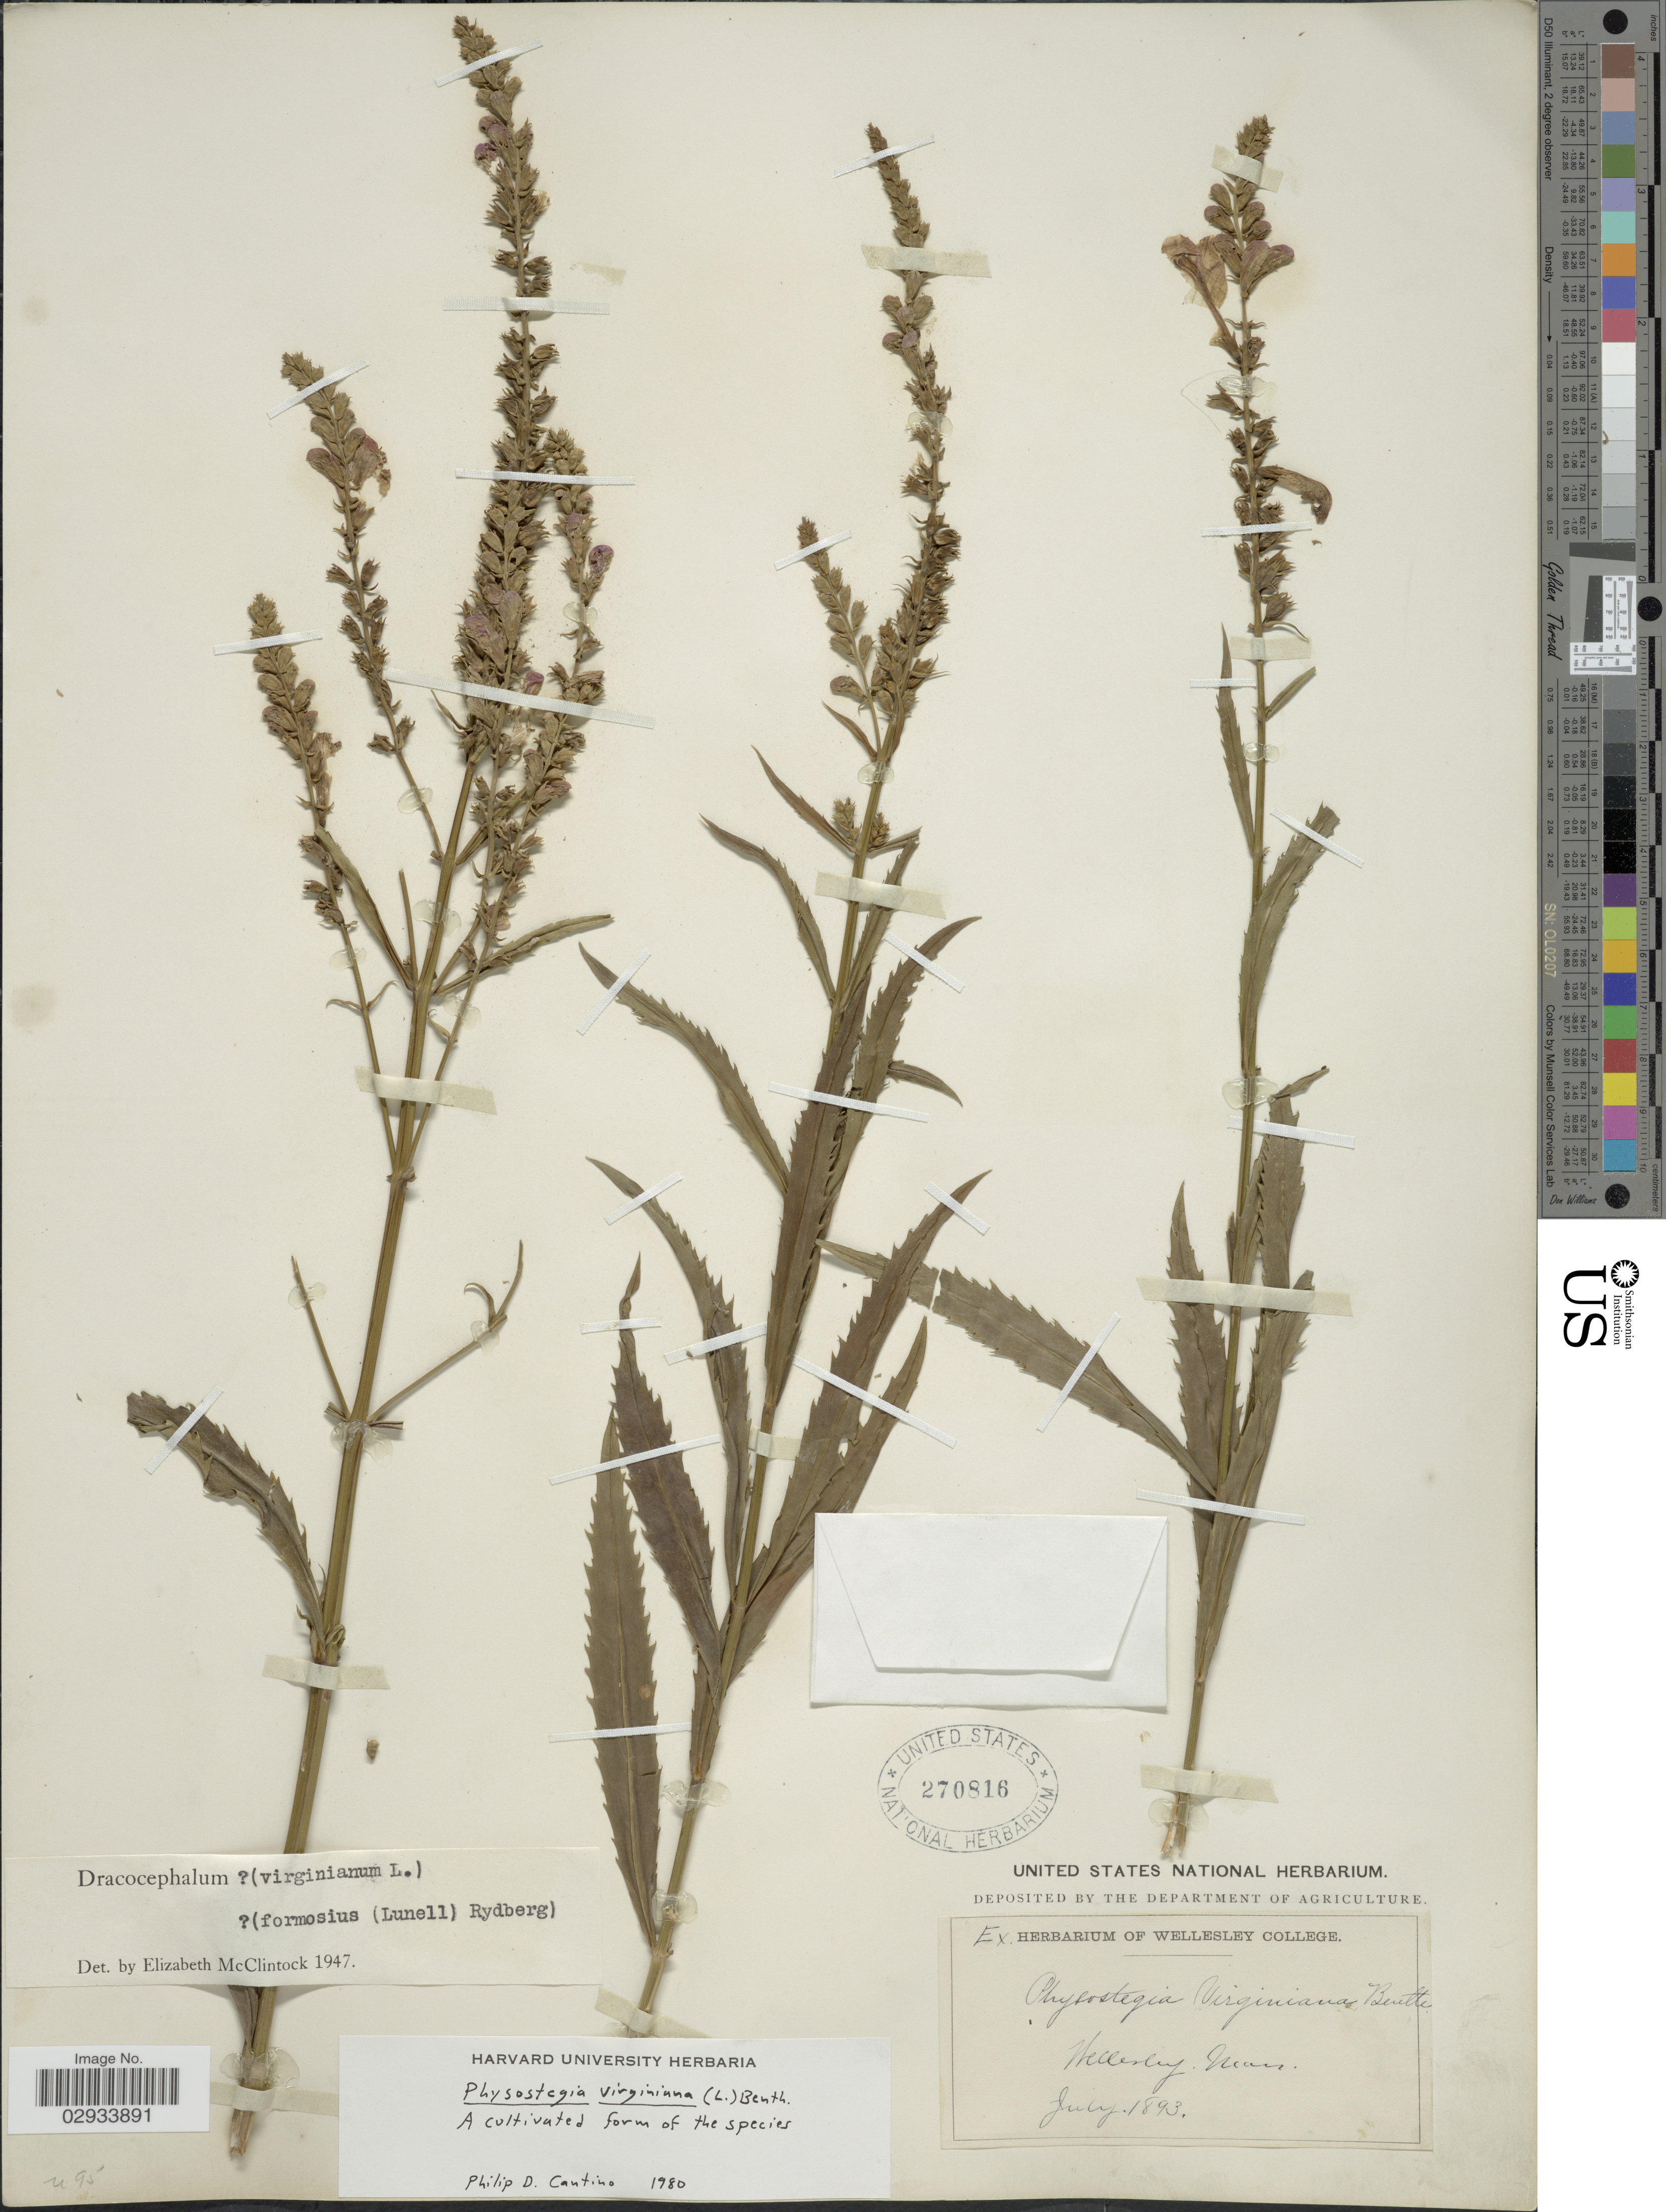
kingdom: Plantae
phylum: Tracheophyta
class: Magnoliopsida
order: Lamiales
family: Lamiaceae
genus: Physostegia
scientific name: Physostegia virginiana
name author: (L.) Benth.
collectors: ex herb. Wellesley College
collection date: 1893-07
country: United States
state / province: Massachusetts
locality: Wellesley, Mass.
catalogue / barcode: US 270816